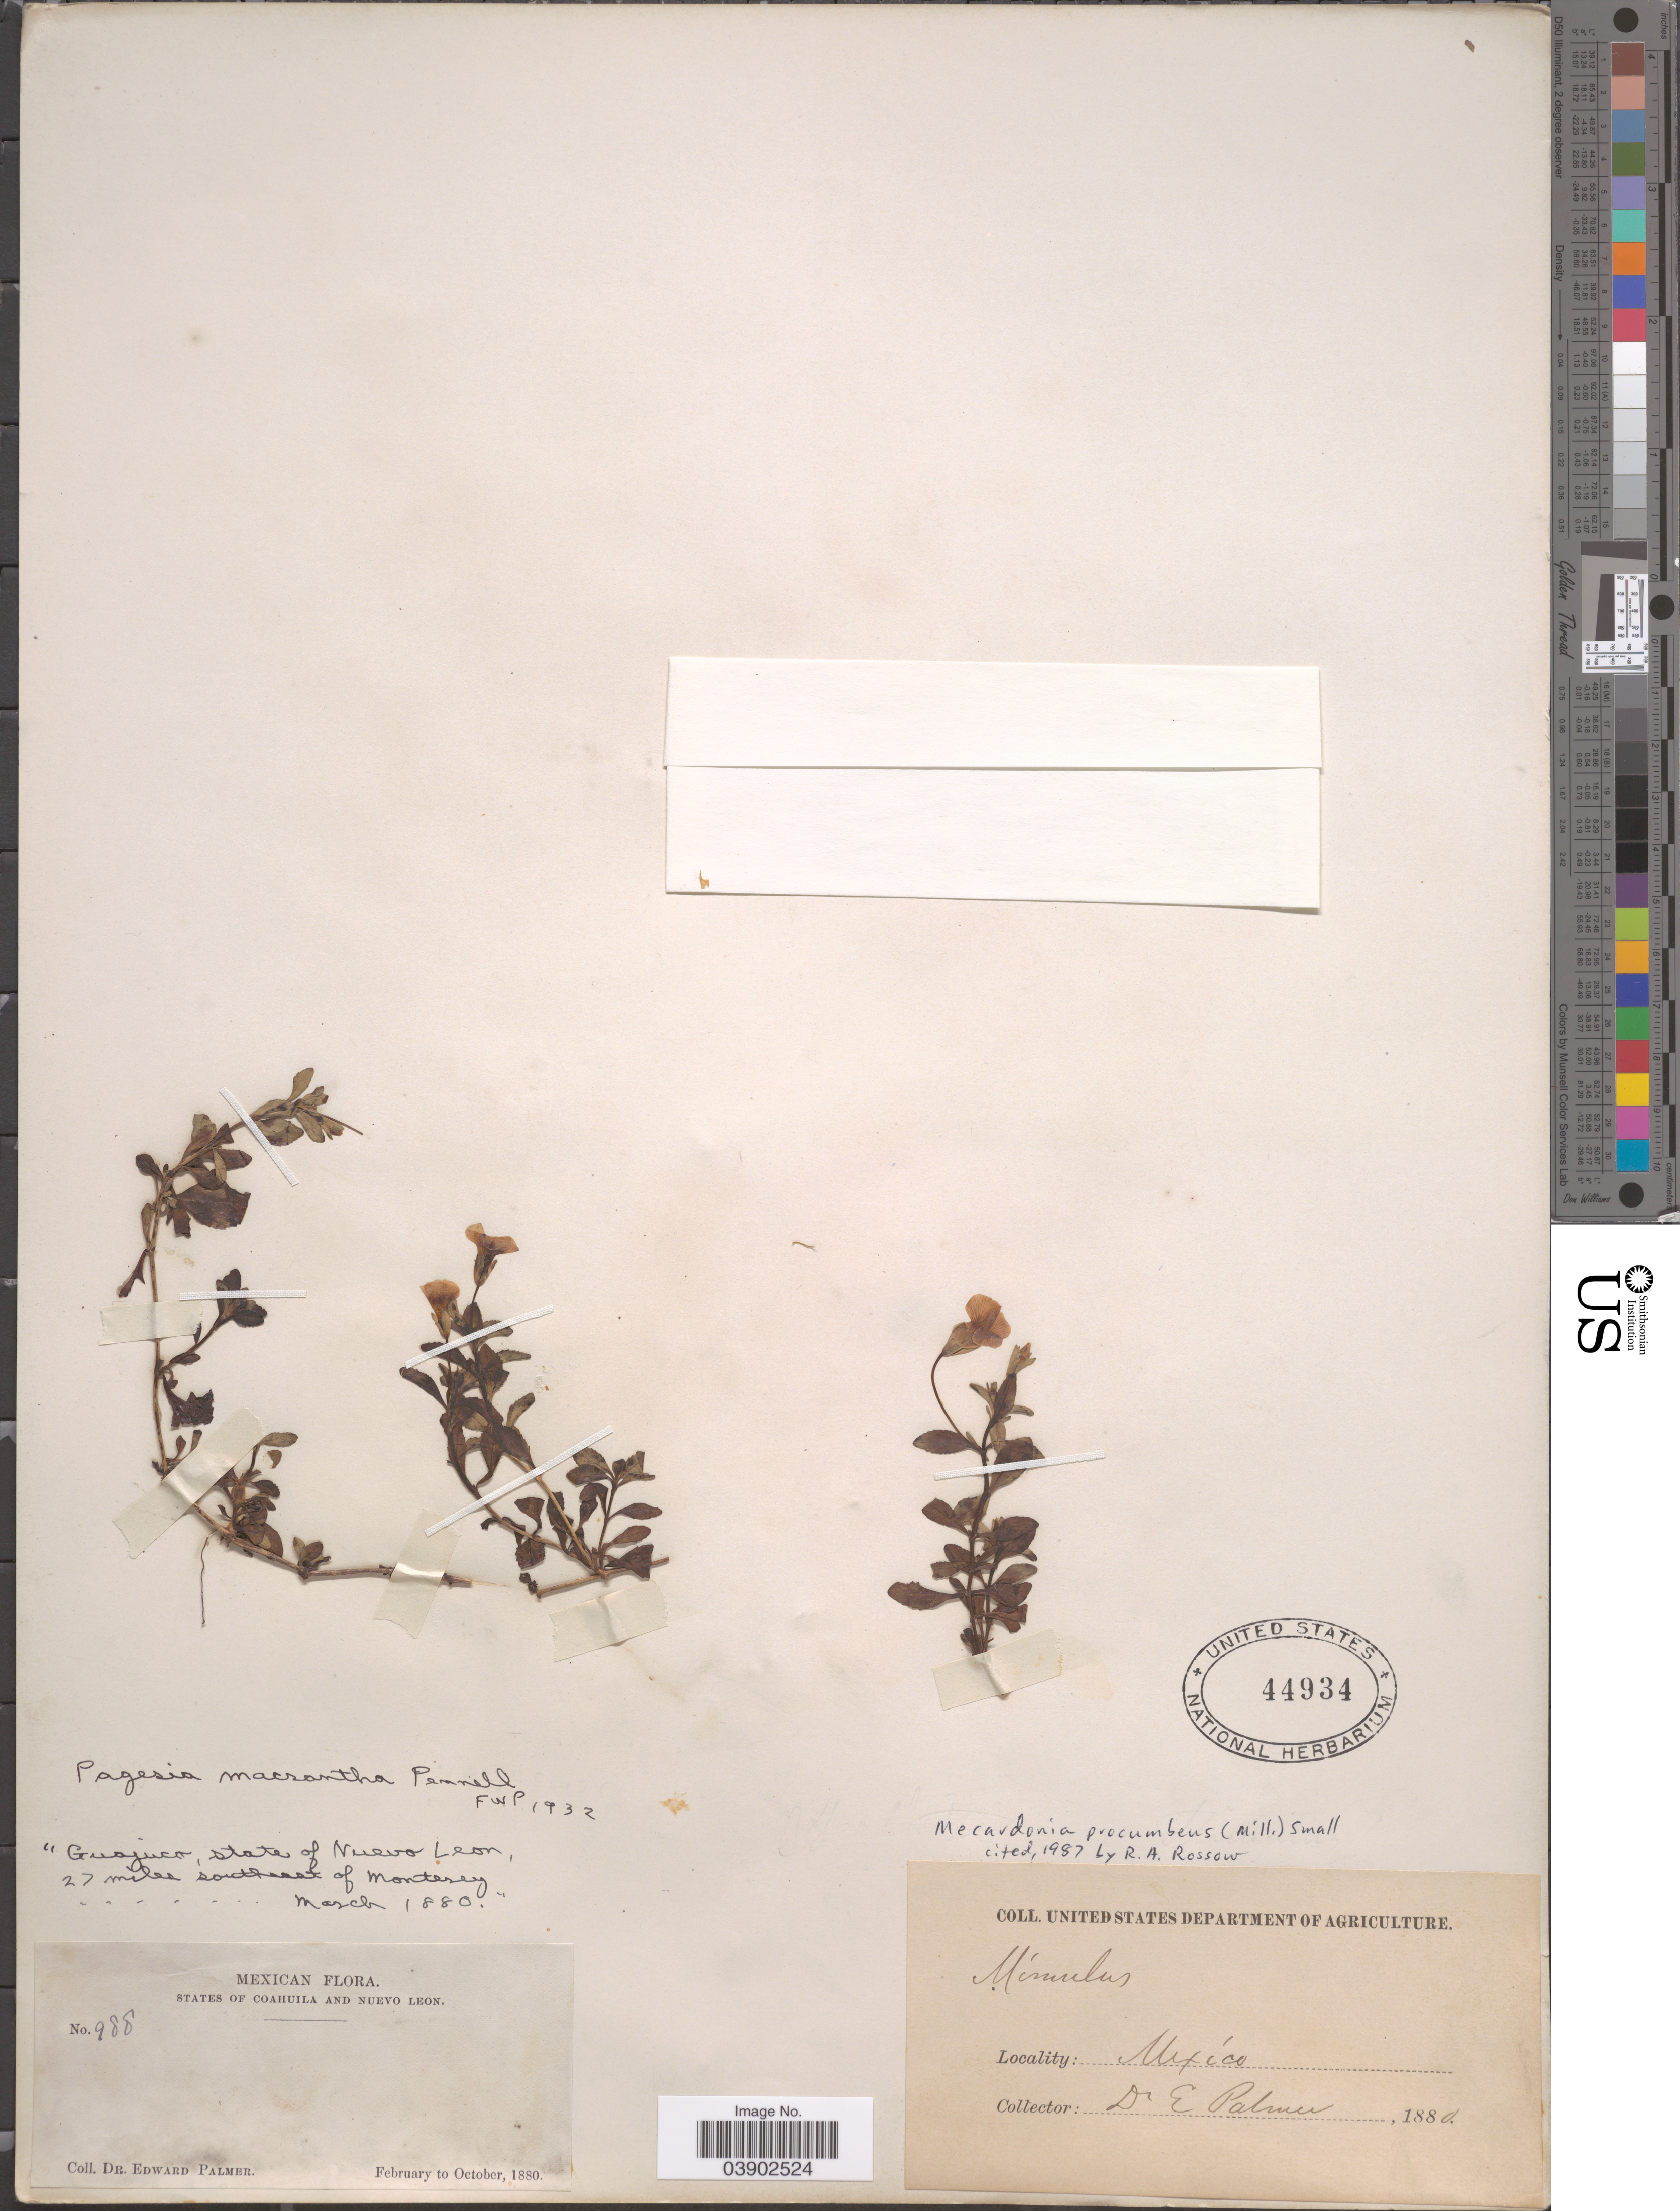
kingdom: Plantae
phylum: Tracheophyta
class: Magnoliopsida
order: Lamiales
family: Plantaginaceae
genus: Mecardonia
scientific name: Mecardonia procumbens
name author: (Mill.) Small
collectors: E. Palmer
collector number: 988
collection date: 1880-03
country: Mexico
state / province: Nuevo León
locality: Guajuco, 27 miles southeast of Monterey.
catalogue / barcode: US 44934